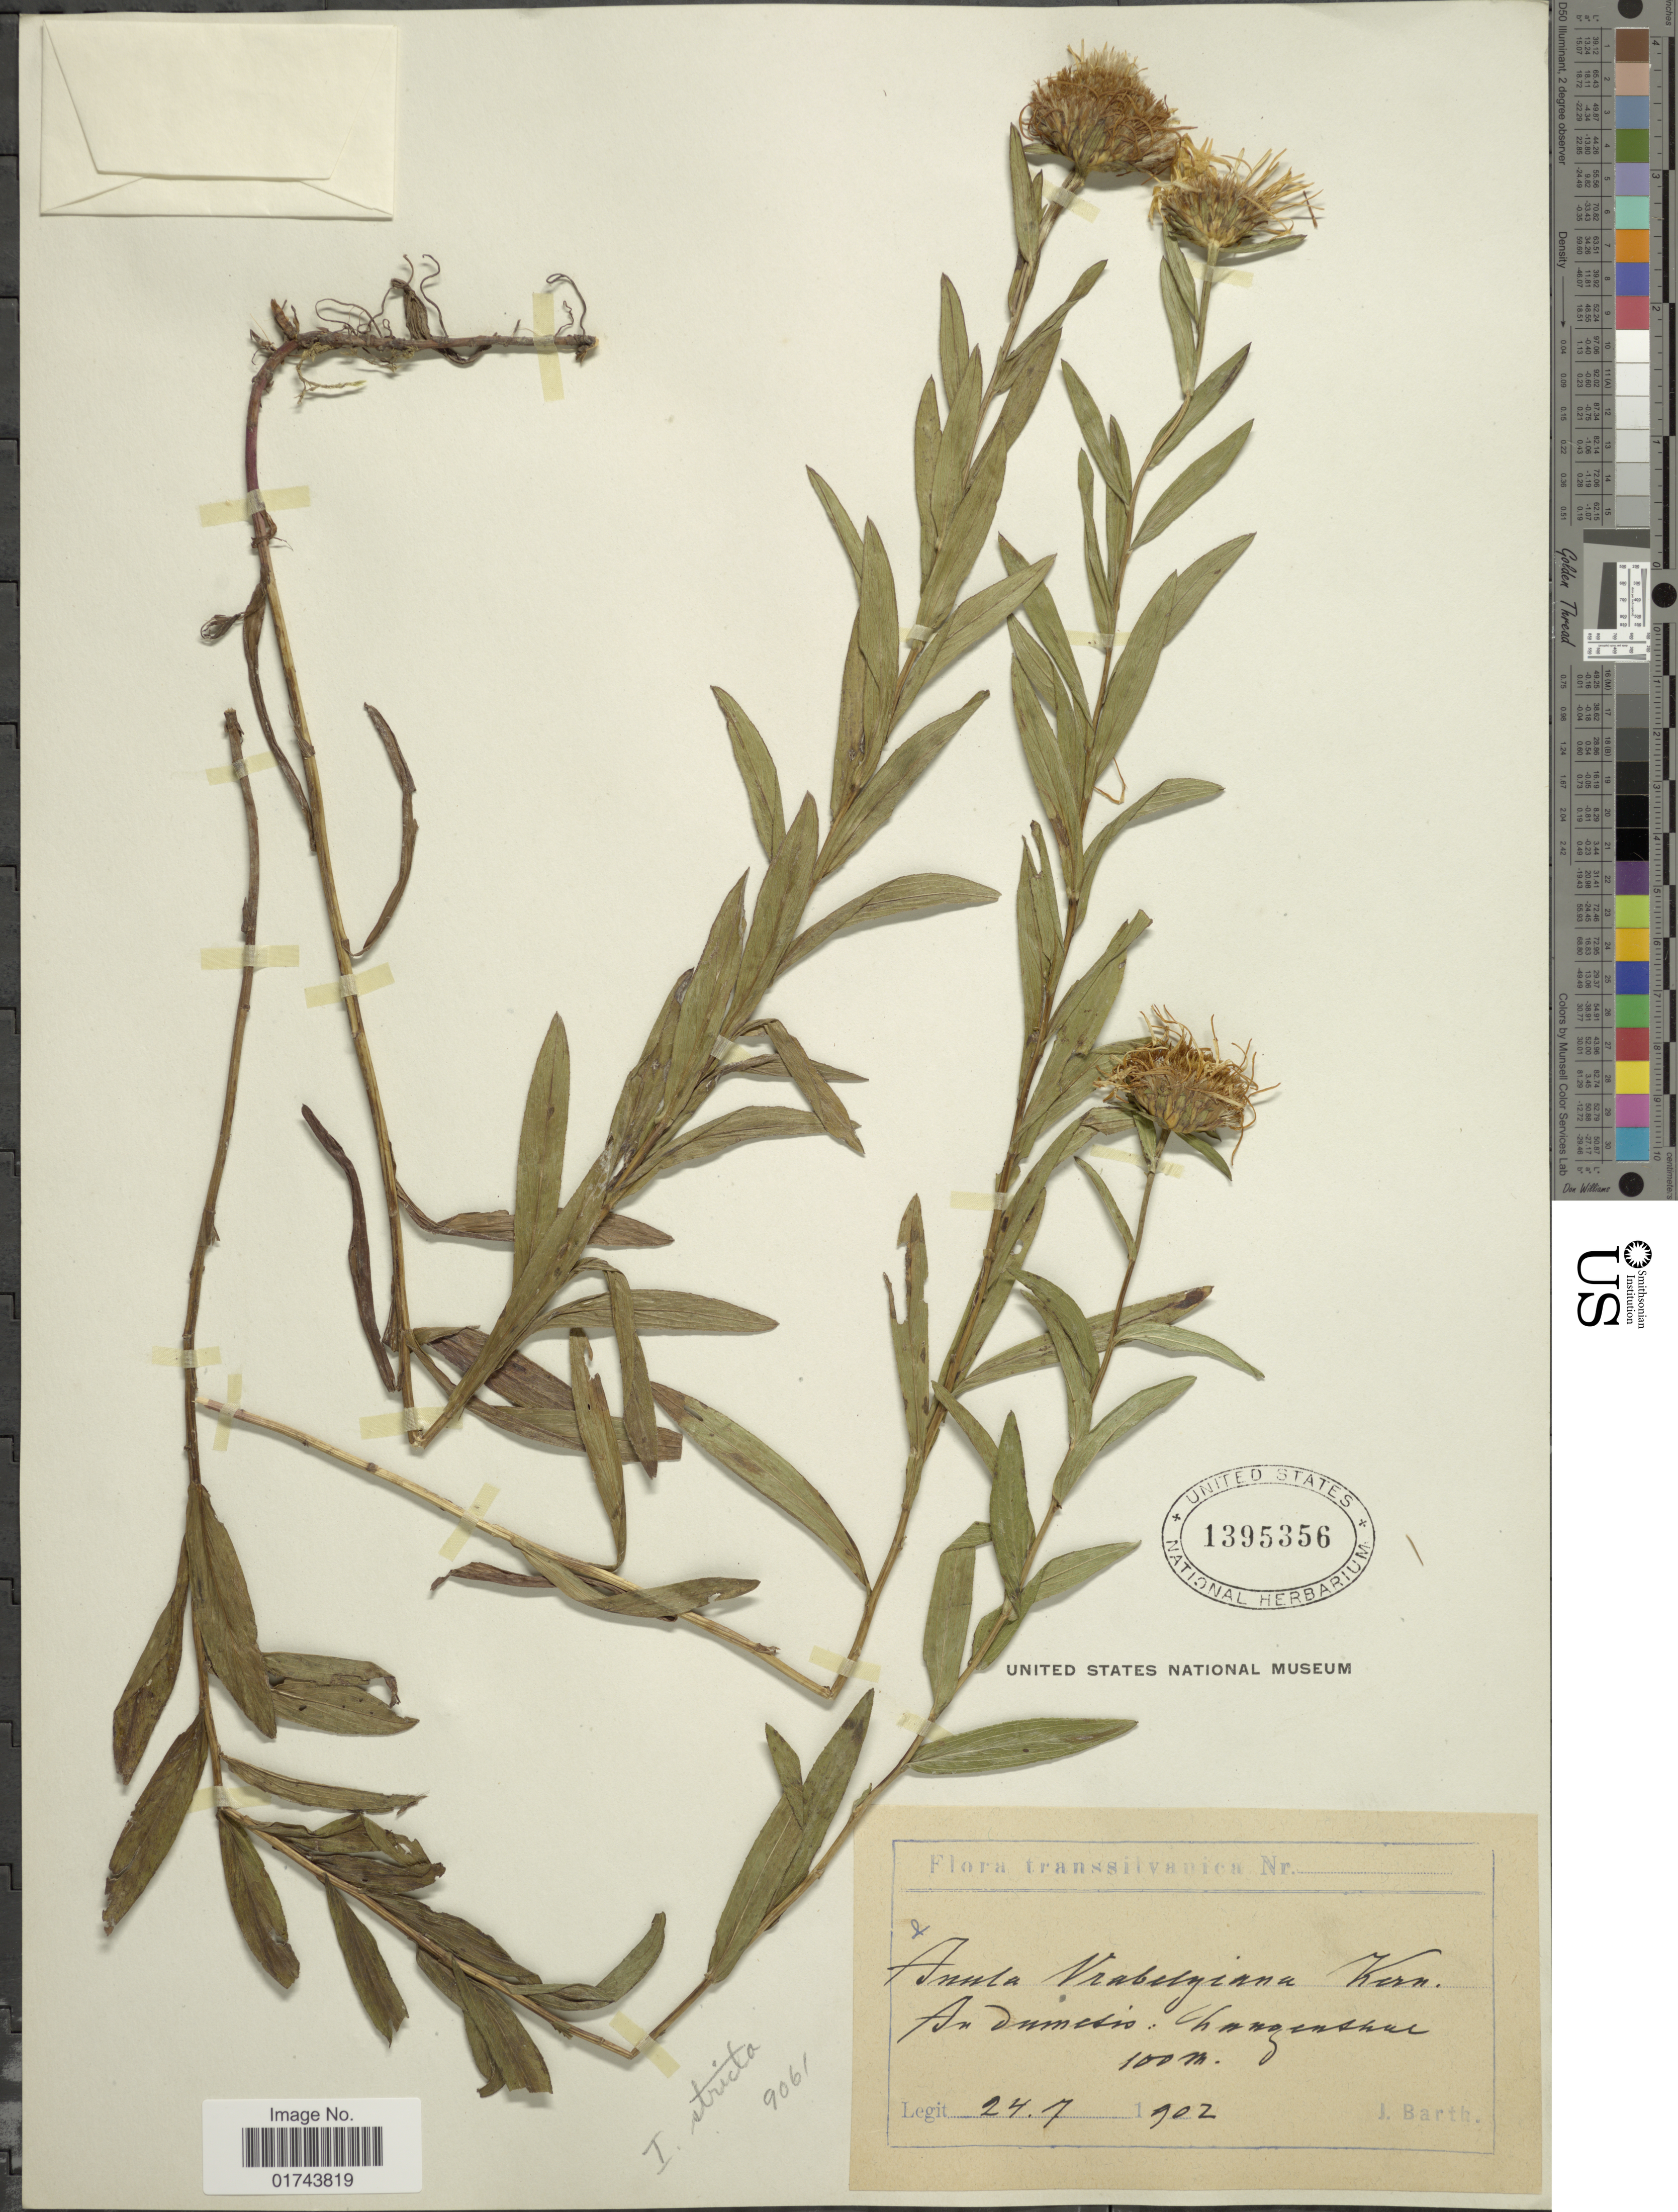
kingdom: Plantae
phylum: Tracheophyta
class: Magnoliopsida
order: Asterales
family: Asteraceae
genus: Inula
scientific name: Inula stricta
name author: Tausch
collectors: J. Barth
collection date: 1902-07-24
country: Romania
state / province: Alba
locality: Transsilvanica, An Dumetris: Langenshul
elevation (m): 100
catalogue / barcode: US 1395356